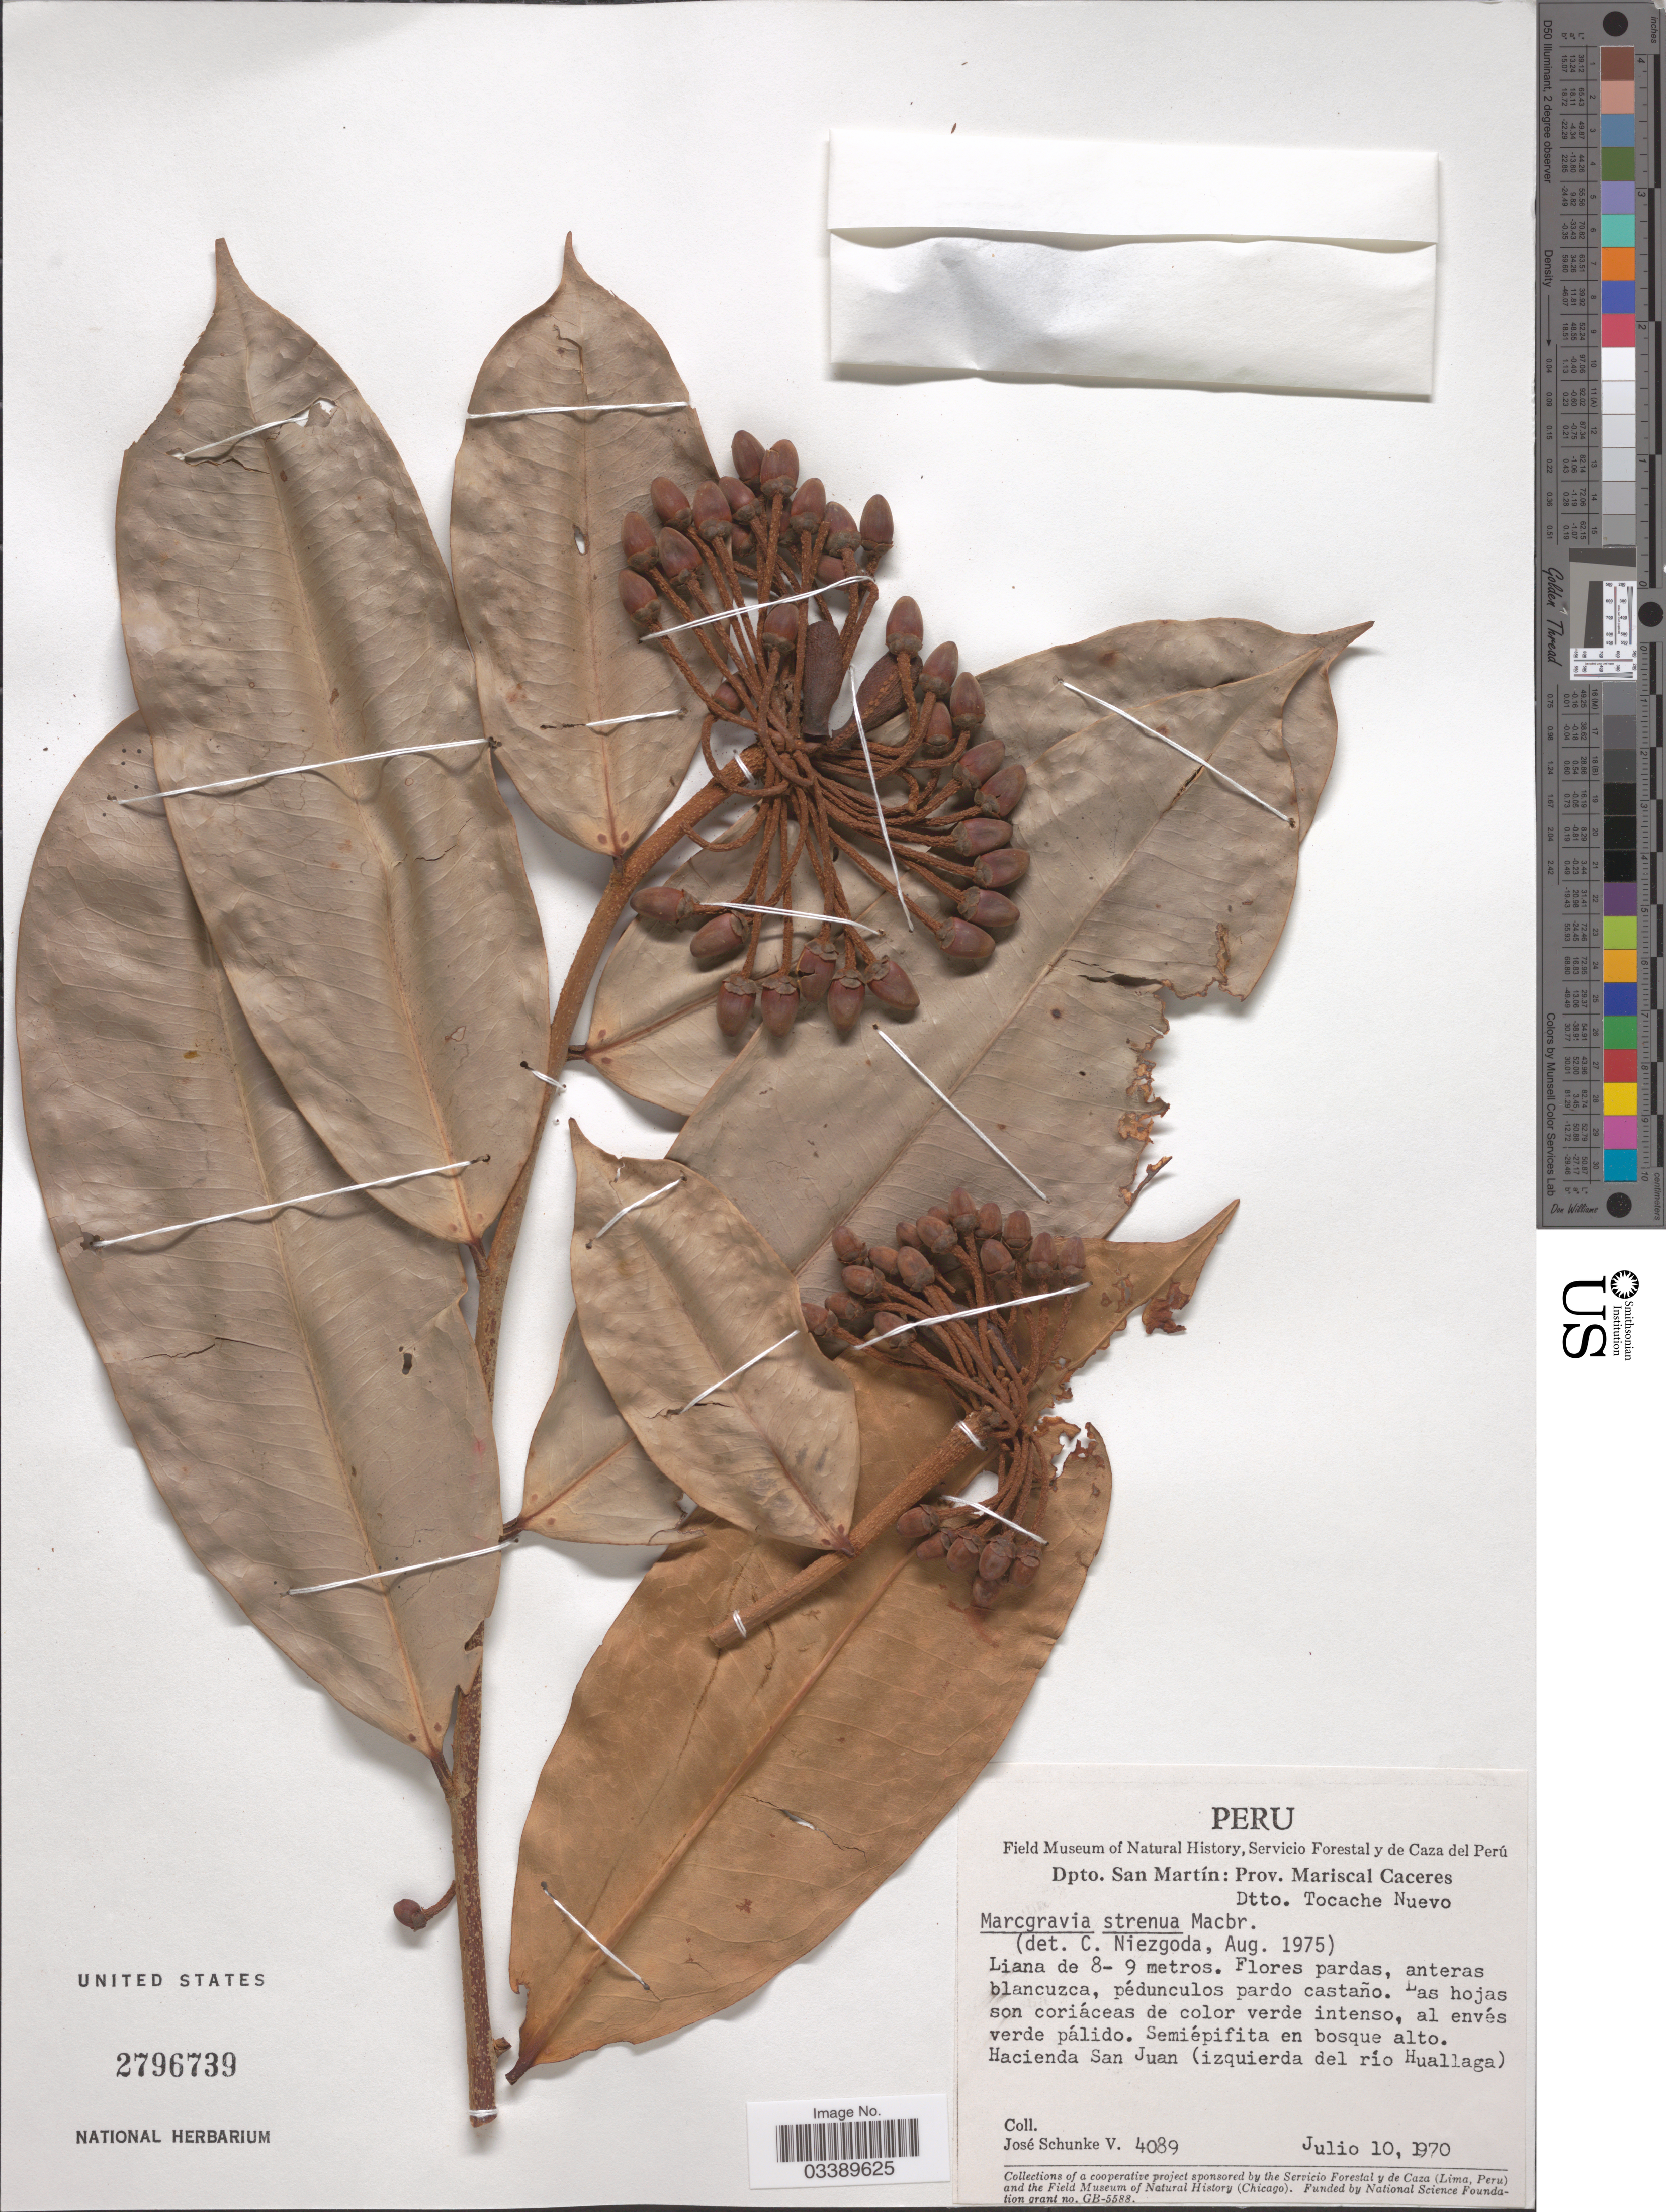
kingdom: Plantae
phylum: Tracheophyta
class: Magnoliopsida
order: Ericales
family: Marcgraviaceae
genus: Marcgravia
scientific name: Marcgravia strenua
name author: J.F. Macbr.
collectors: J. Schunke Vigo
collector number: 4089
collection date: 1970-07-10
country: Peru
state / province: San Martín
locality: Dpto. San Martín: Prov. Mariscal Caceres. Dtto. Tocache Nuevo. Hacienda San Juan (izquierda del río Huallaga).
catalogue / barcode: US 2796739